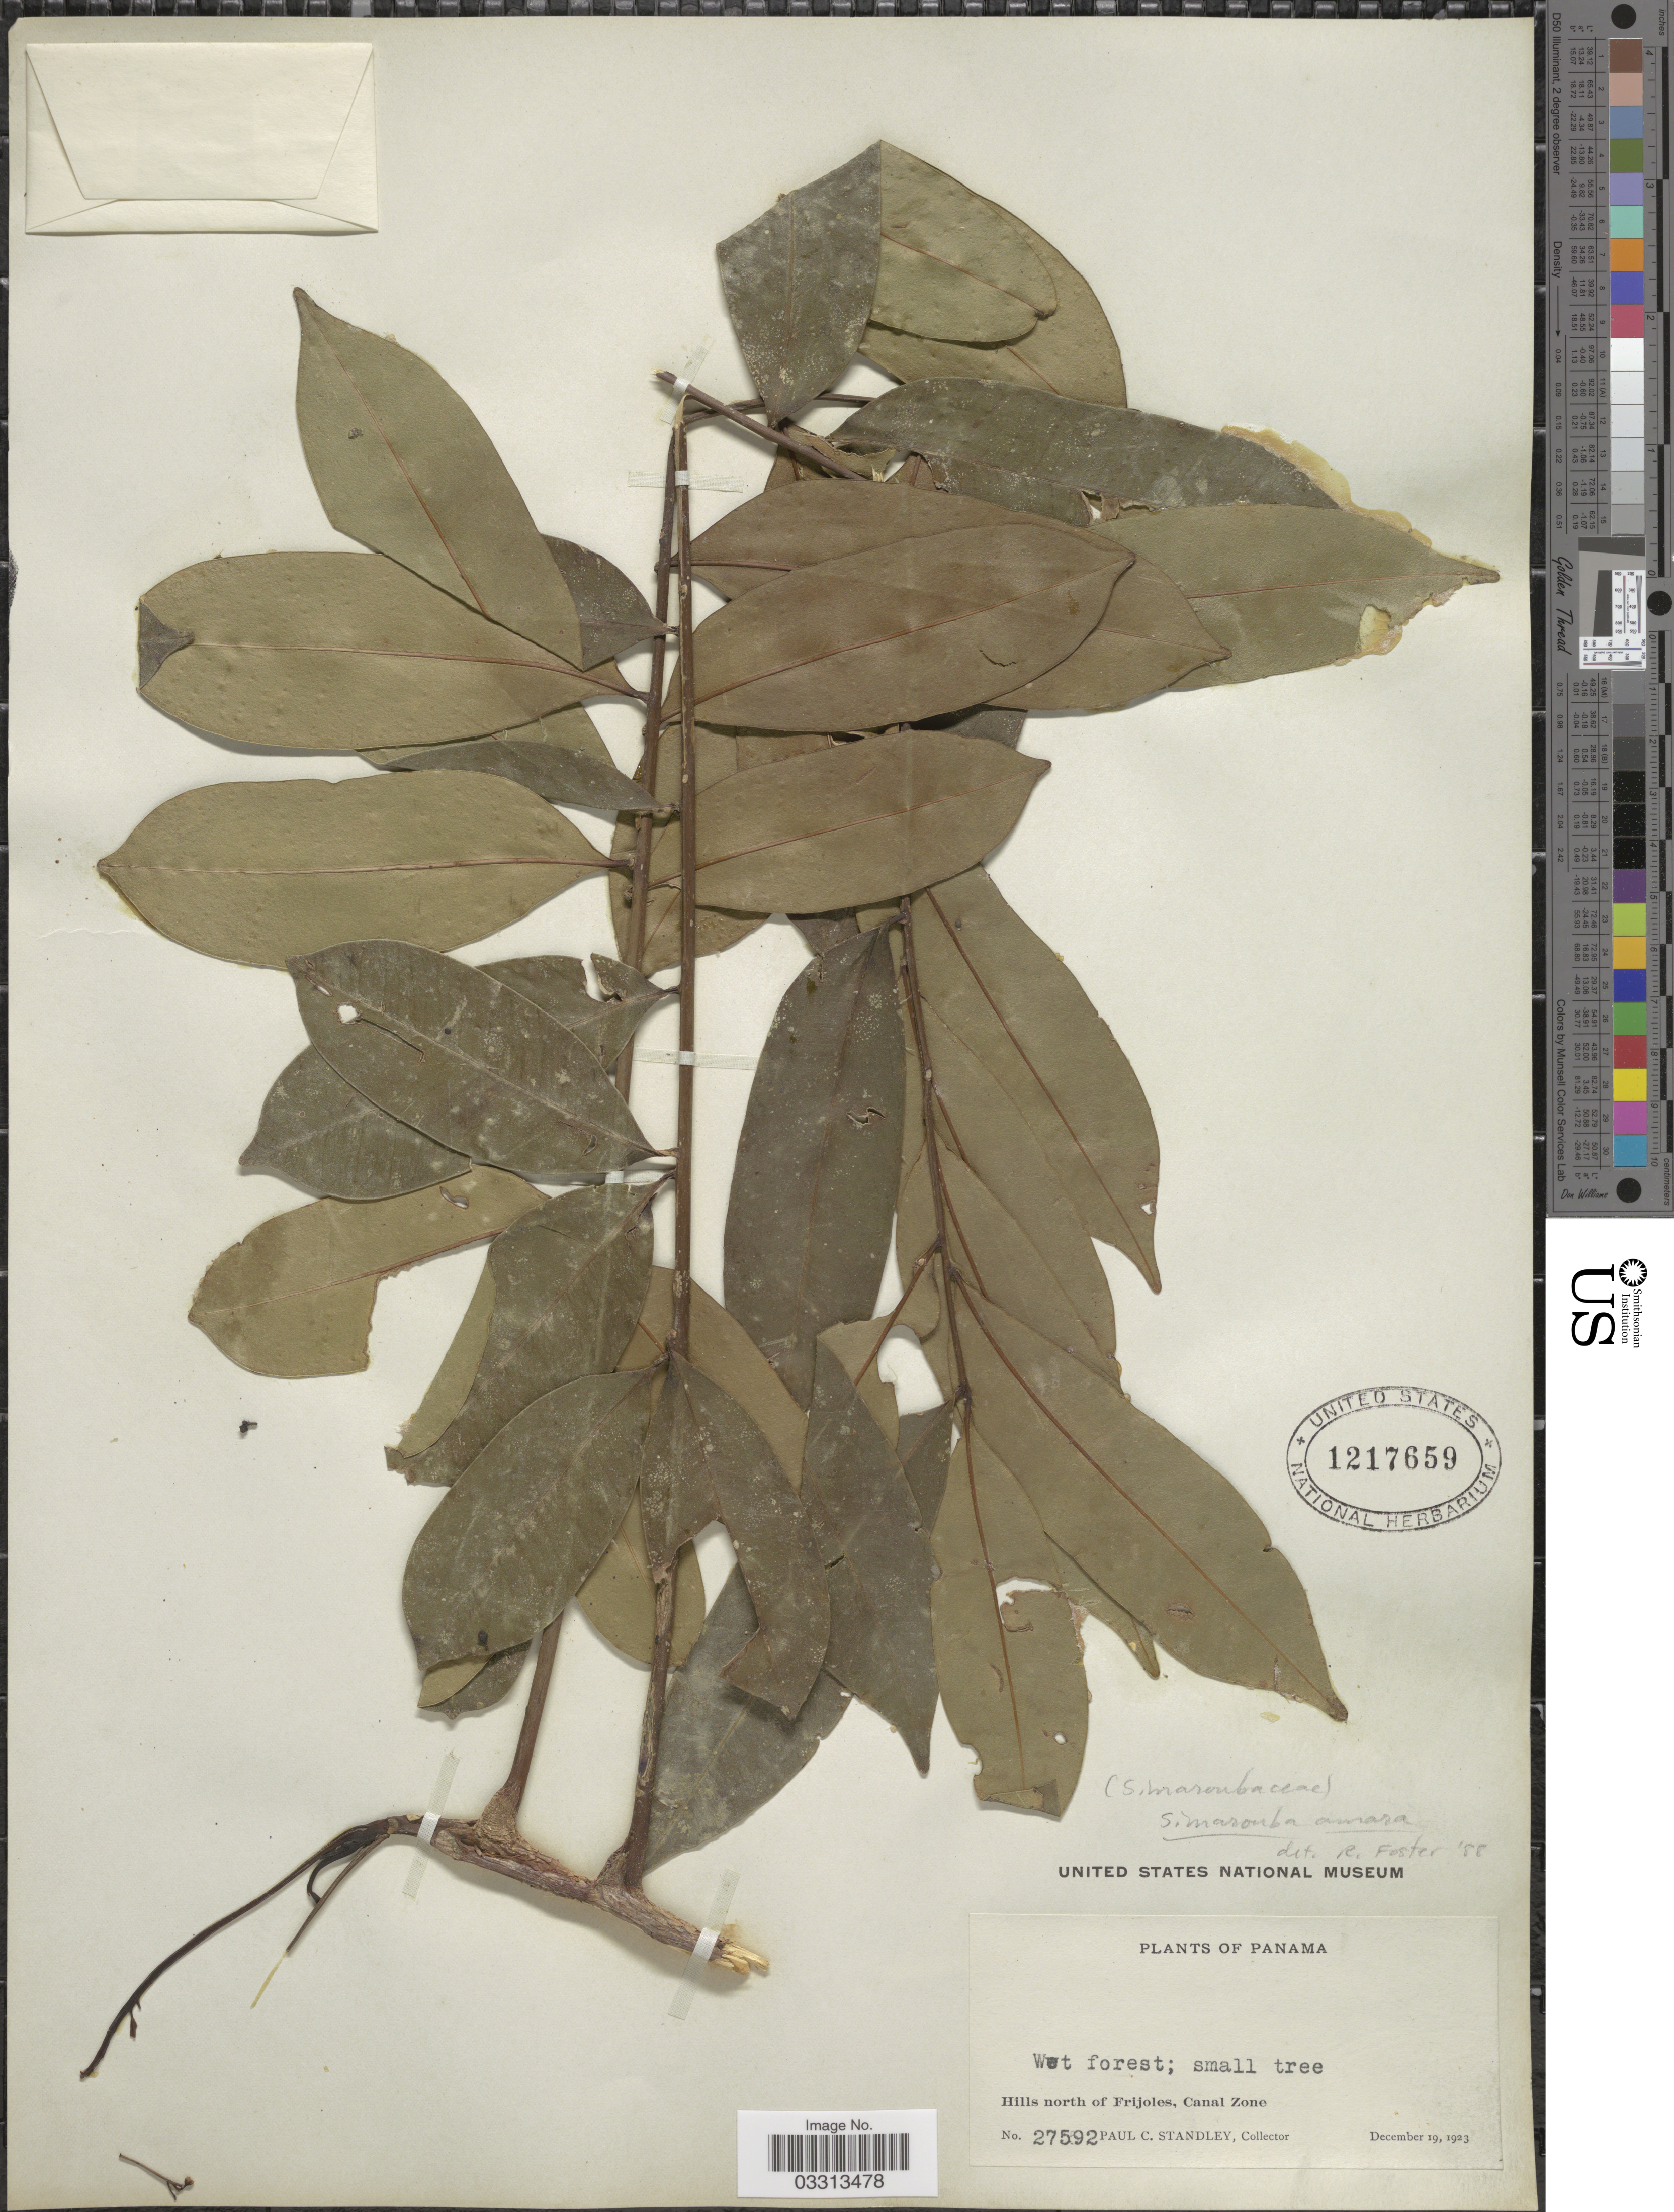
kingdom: Plantae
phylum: Tracheophyta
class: Magnoliopsida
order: Sapindales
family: Simaroubaceae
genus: Simarouba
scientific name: Simarouba amara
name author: Aubl.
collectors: P. C. Standley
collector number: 27592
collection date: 1923-12-19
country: Panama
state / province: Colón / Panamá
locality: Hills north of Frijoles, Canal Zone.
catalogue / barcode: US 1217659